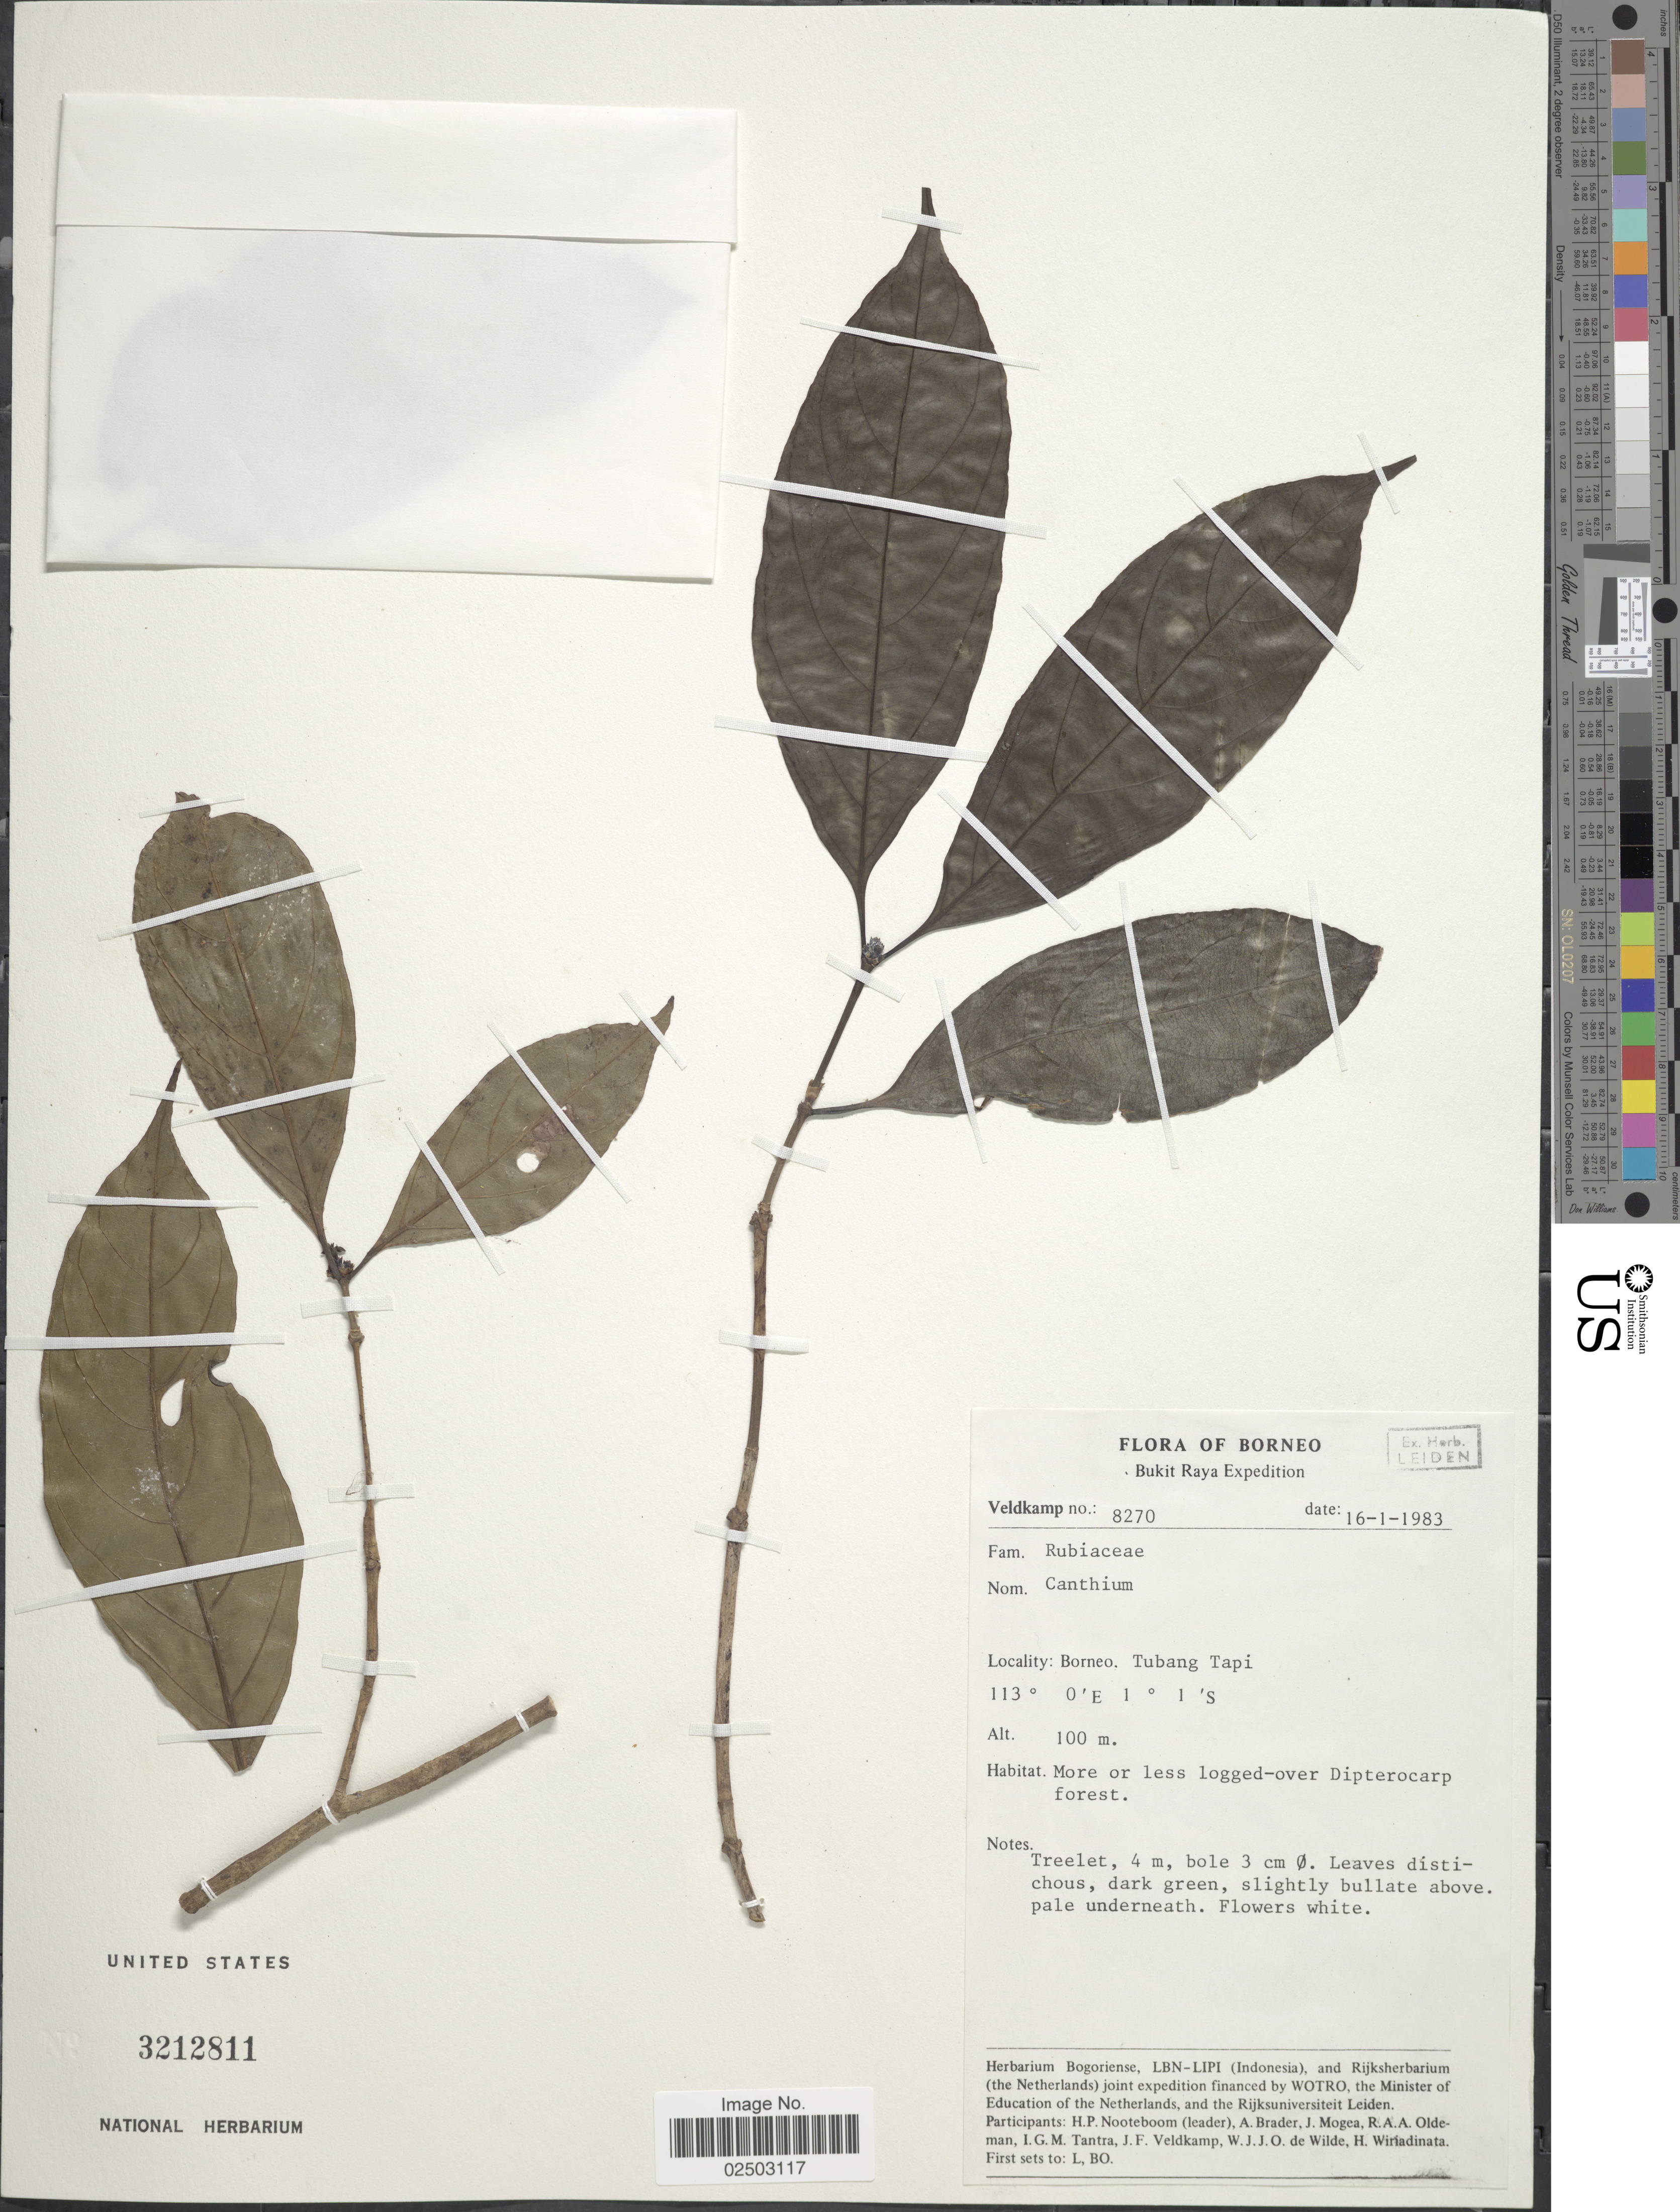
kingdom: Plantae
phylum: Tracheophyta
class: Magnoliopsida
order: Gentianales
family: Rubiaceae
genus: Bridsonia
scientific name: Bridsonia chamaedendrum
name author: (Kuntze) Verstraete & A.E. van Wyk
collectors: J. F. Veldkamp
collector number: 8270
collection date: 1983-01-16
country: Indonesia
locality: Borneo, Bukit Raya, Tubang Tapi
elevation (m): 100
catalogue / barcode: US 3212811